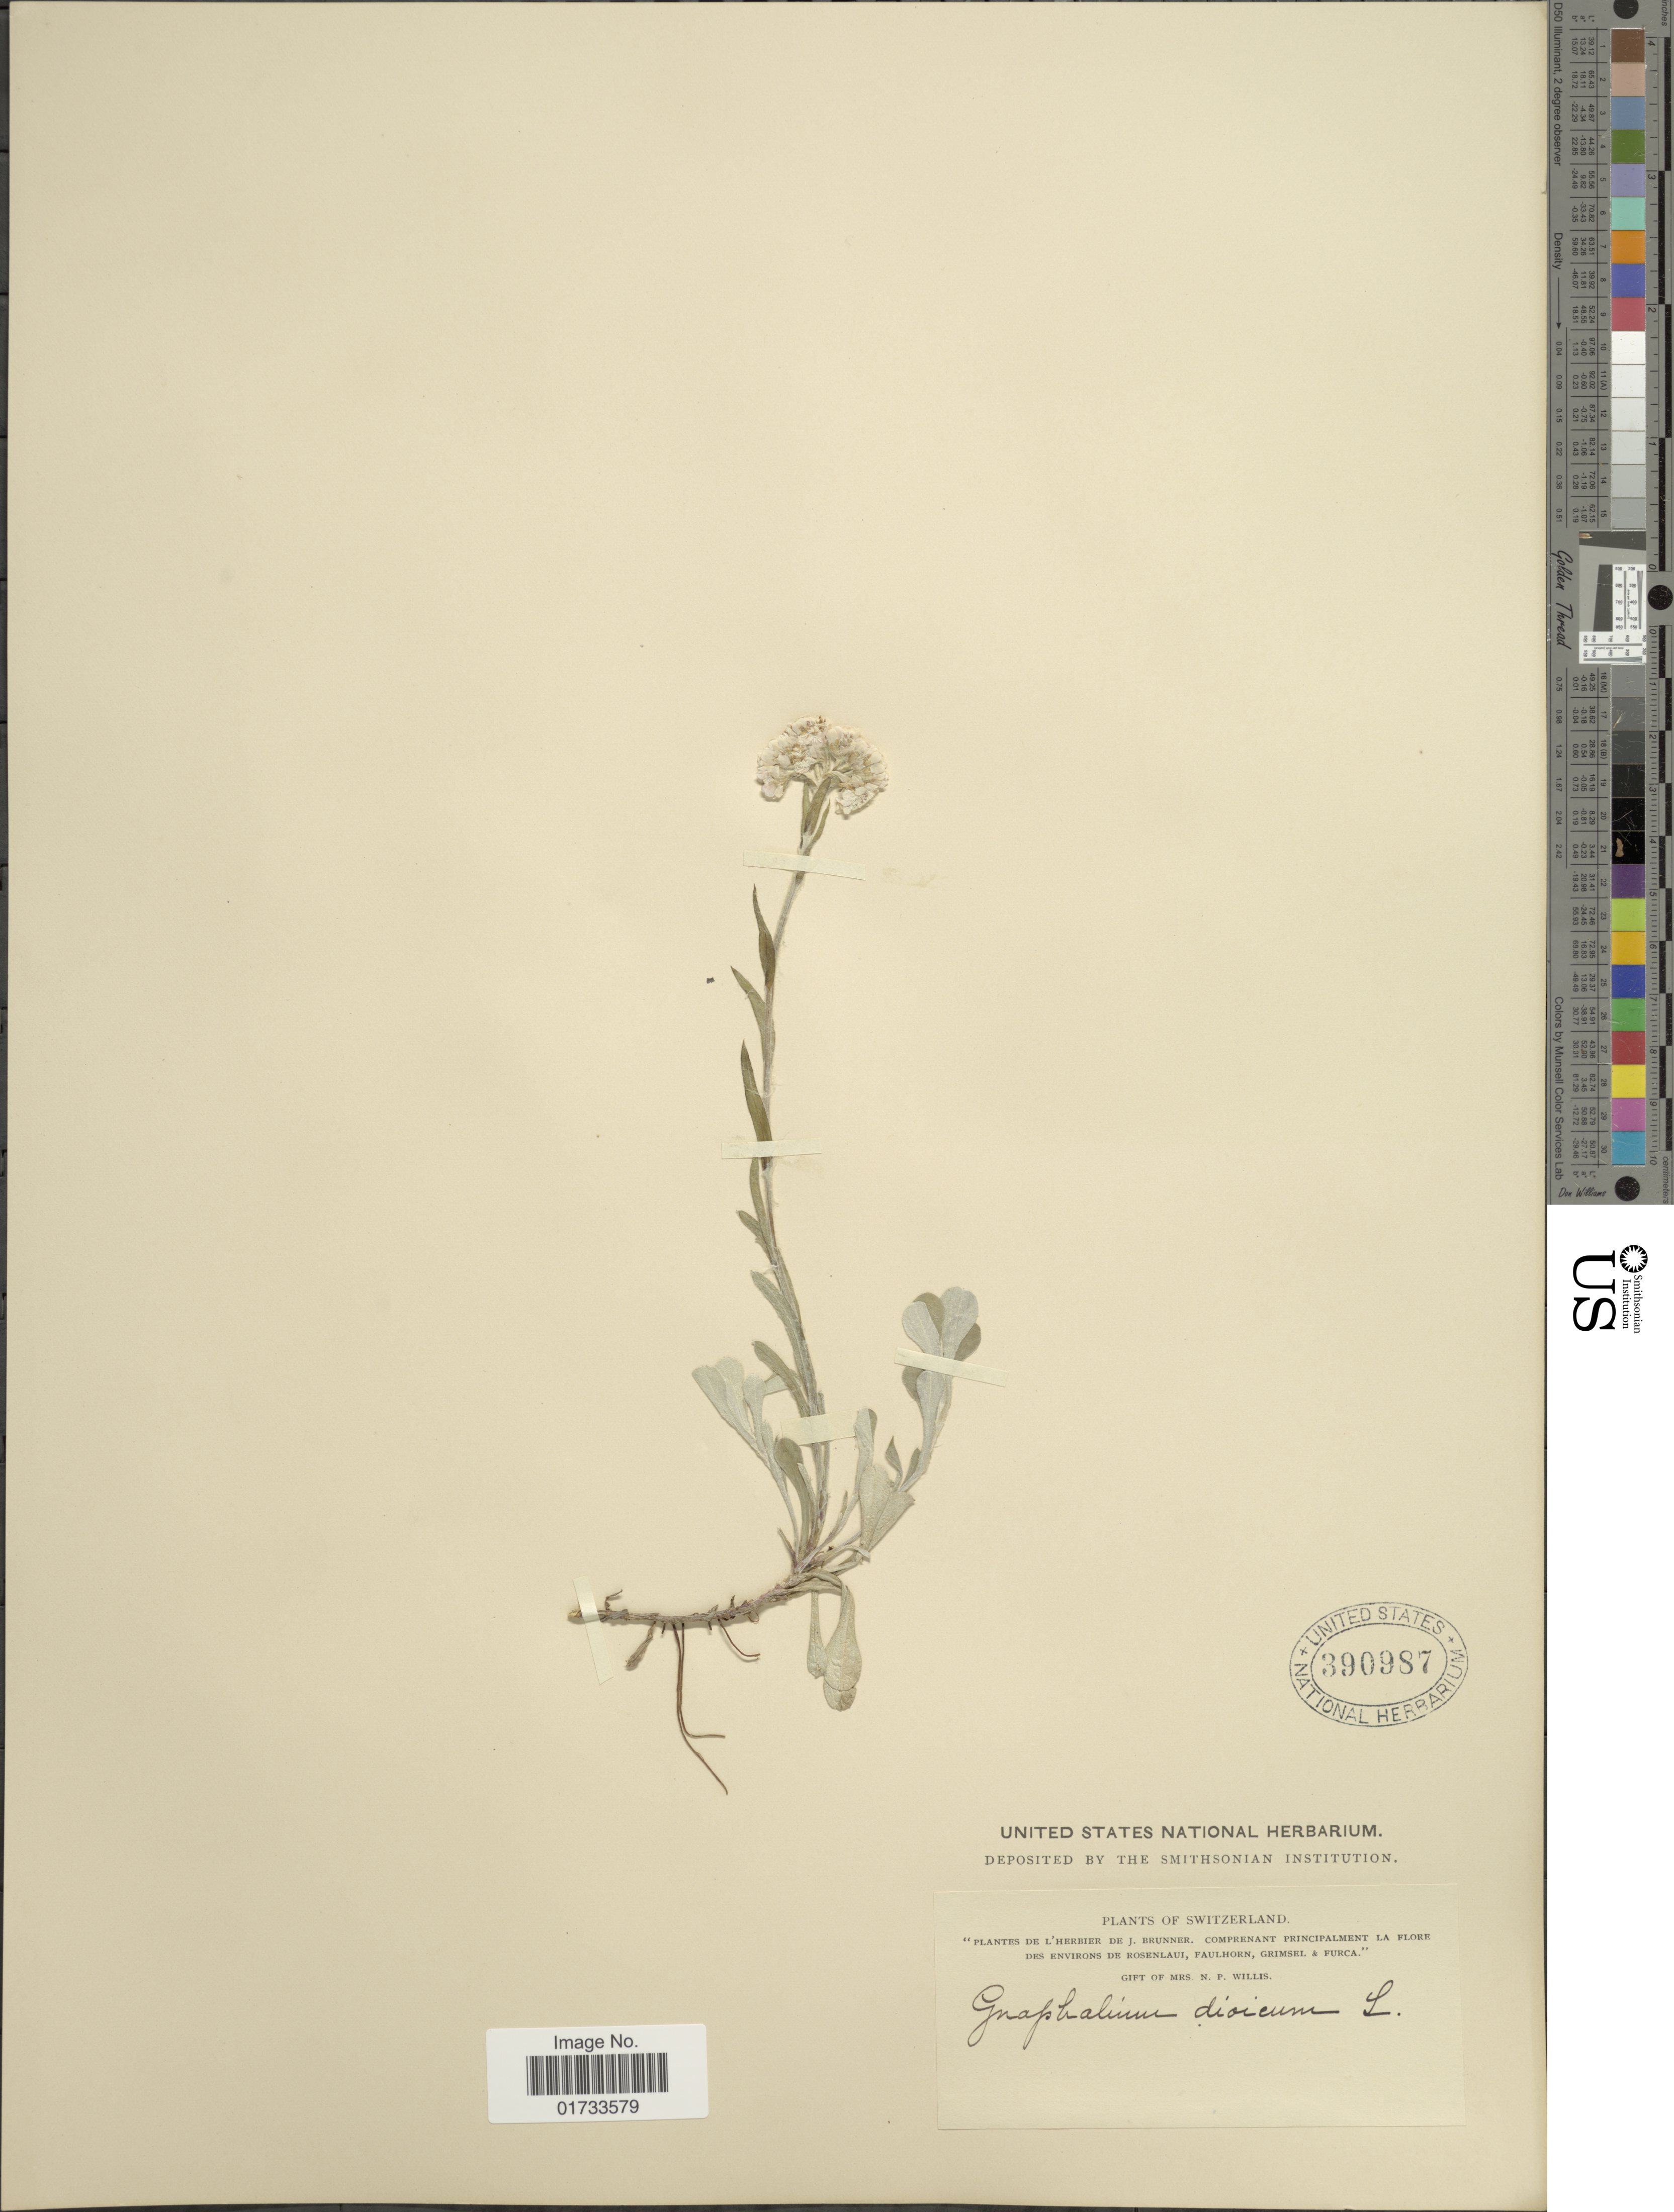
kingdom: Plantae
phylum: Tracheophyta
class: Magnoliopsida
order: Asterales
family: Asteraceae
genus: Antennaria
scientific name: Antennaria dioica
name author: (L.) Gaertn.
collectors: ex herb. Brunner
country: Switzerland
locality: Des environs de Rosenlau, Faulhorn, Grimsel & Furca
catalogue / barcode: US 390987